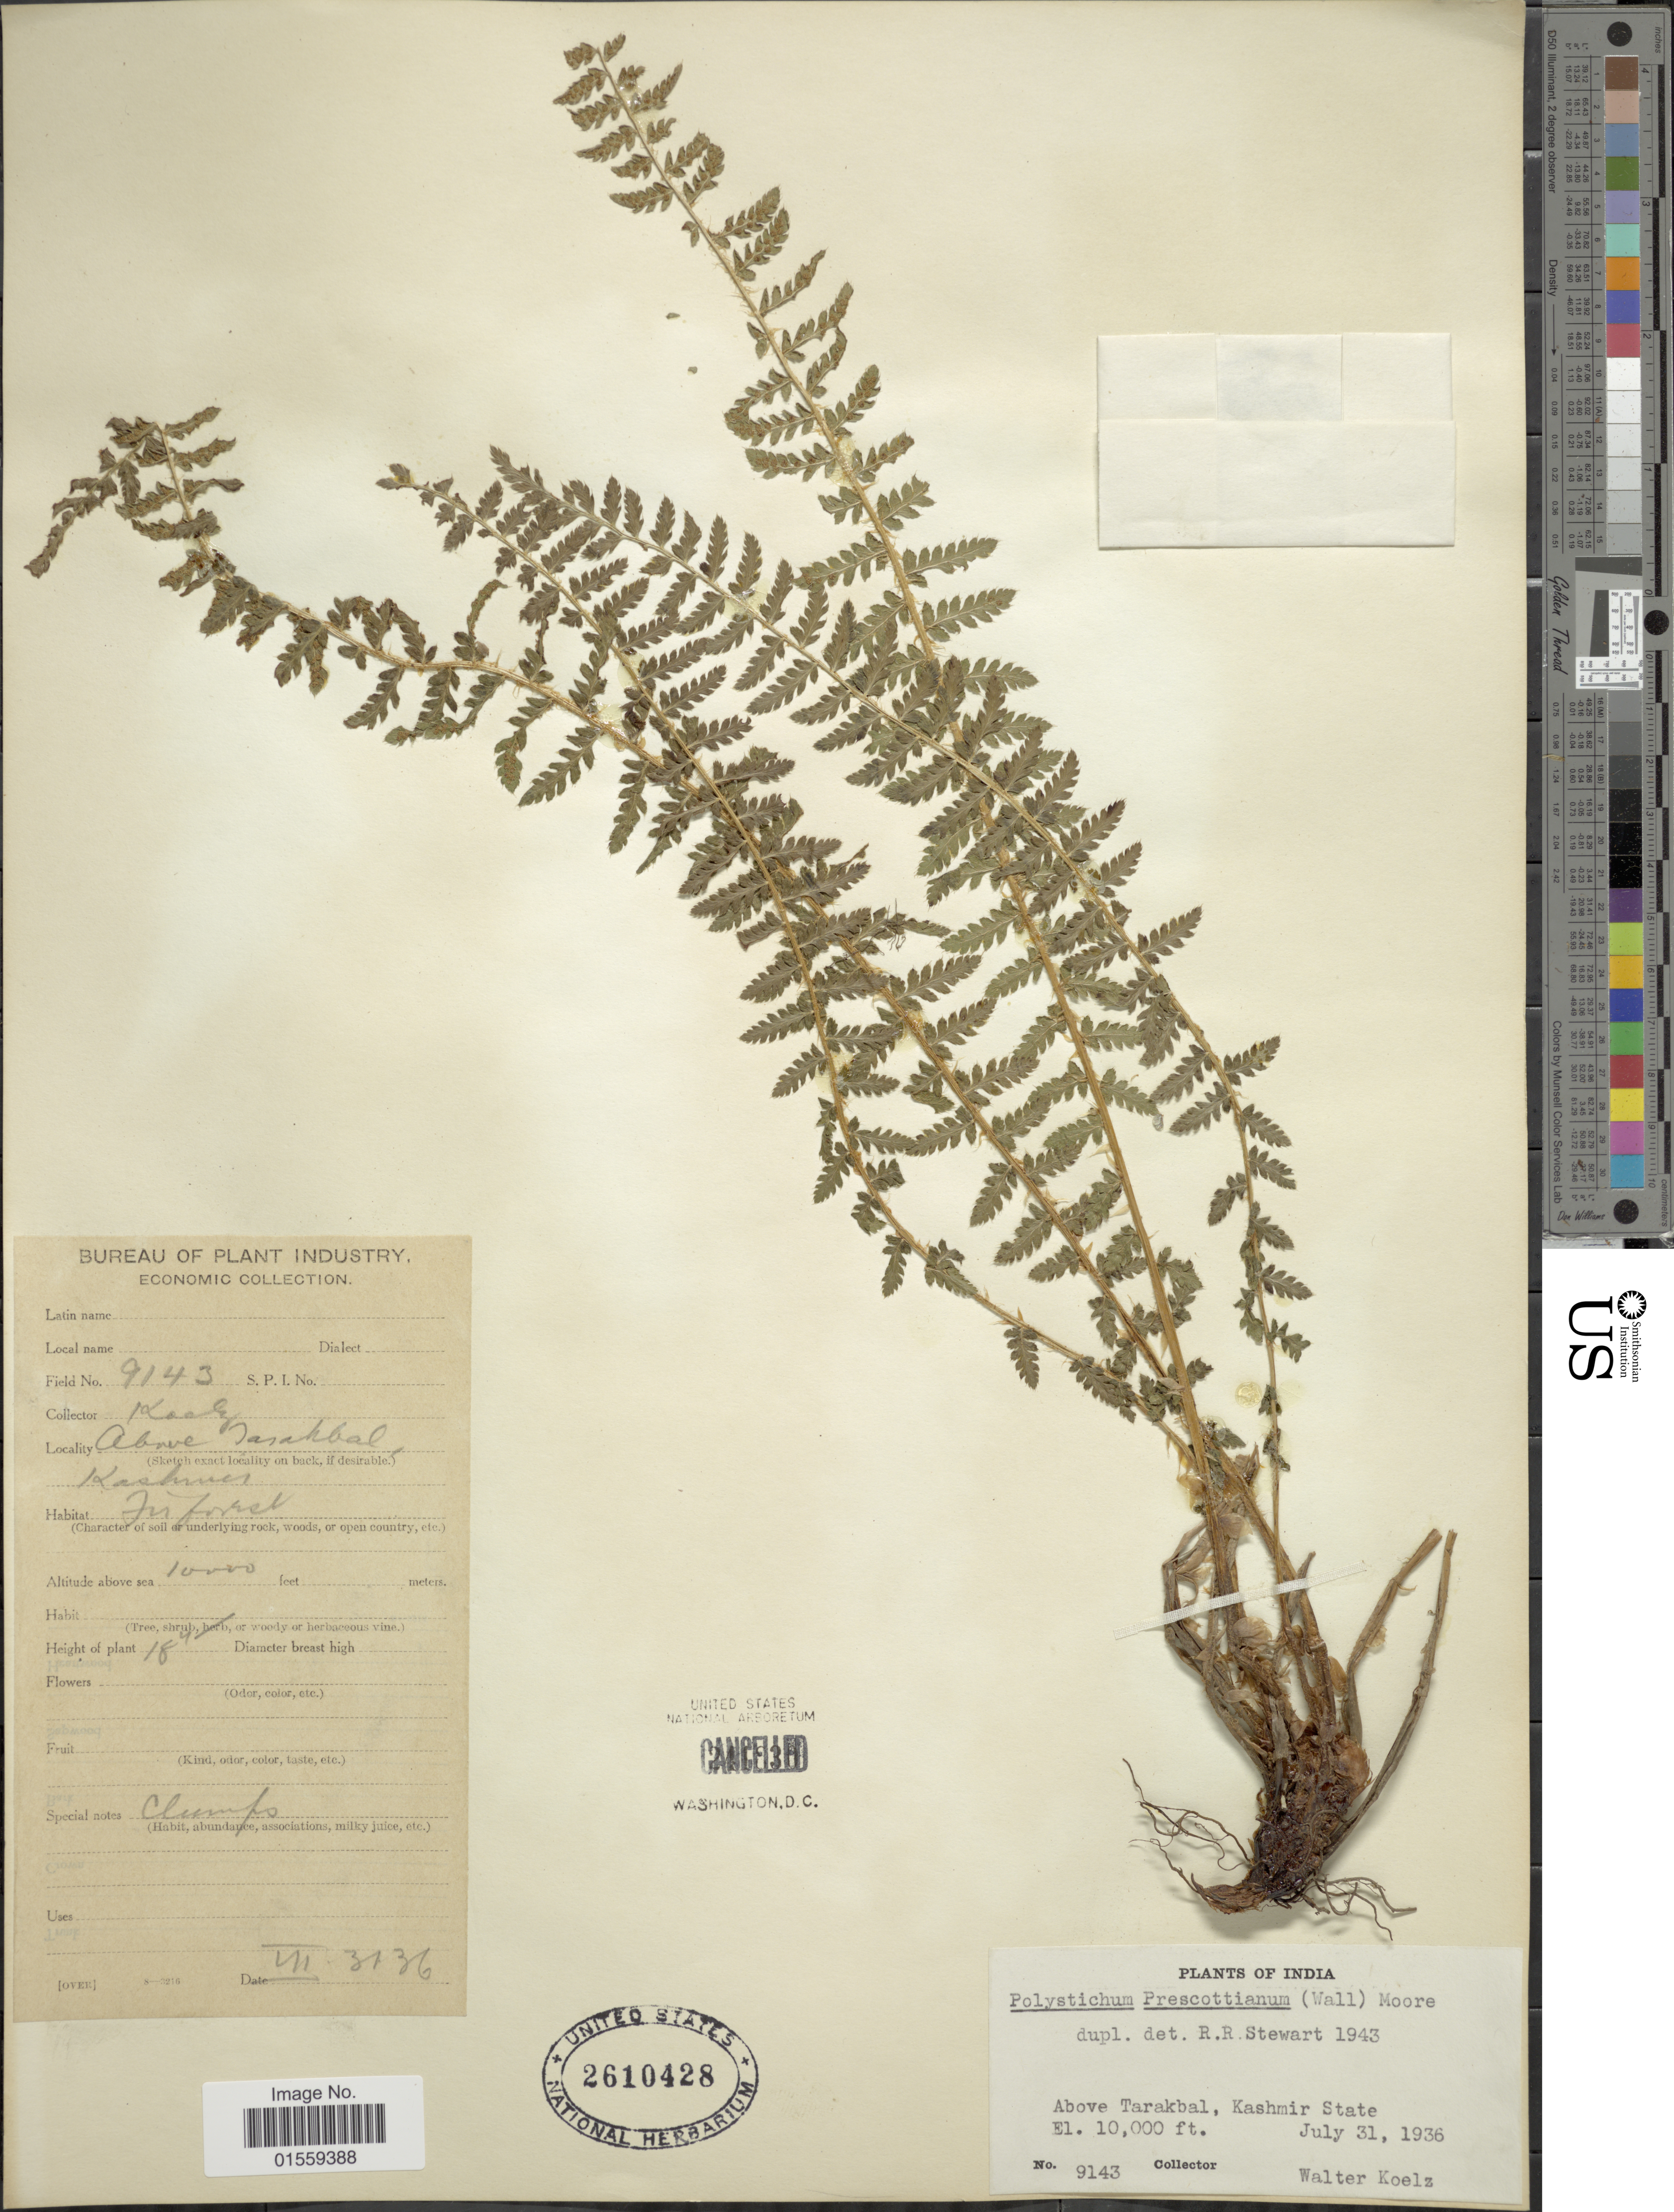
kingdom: Plantae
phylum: Tracheophyta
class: Polypodiopsida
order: Polypodiales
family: Dryopteridaceae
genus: Polystichum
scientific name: Polystichum prescottianum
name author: (Wall. ex Mett.) T. Moore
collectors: W. N. Koelz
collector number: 9143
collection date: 1936-07-31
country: India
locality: Above tarakbal, Kashmir State.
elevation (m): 3048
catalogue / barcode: US 2610428